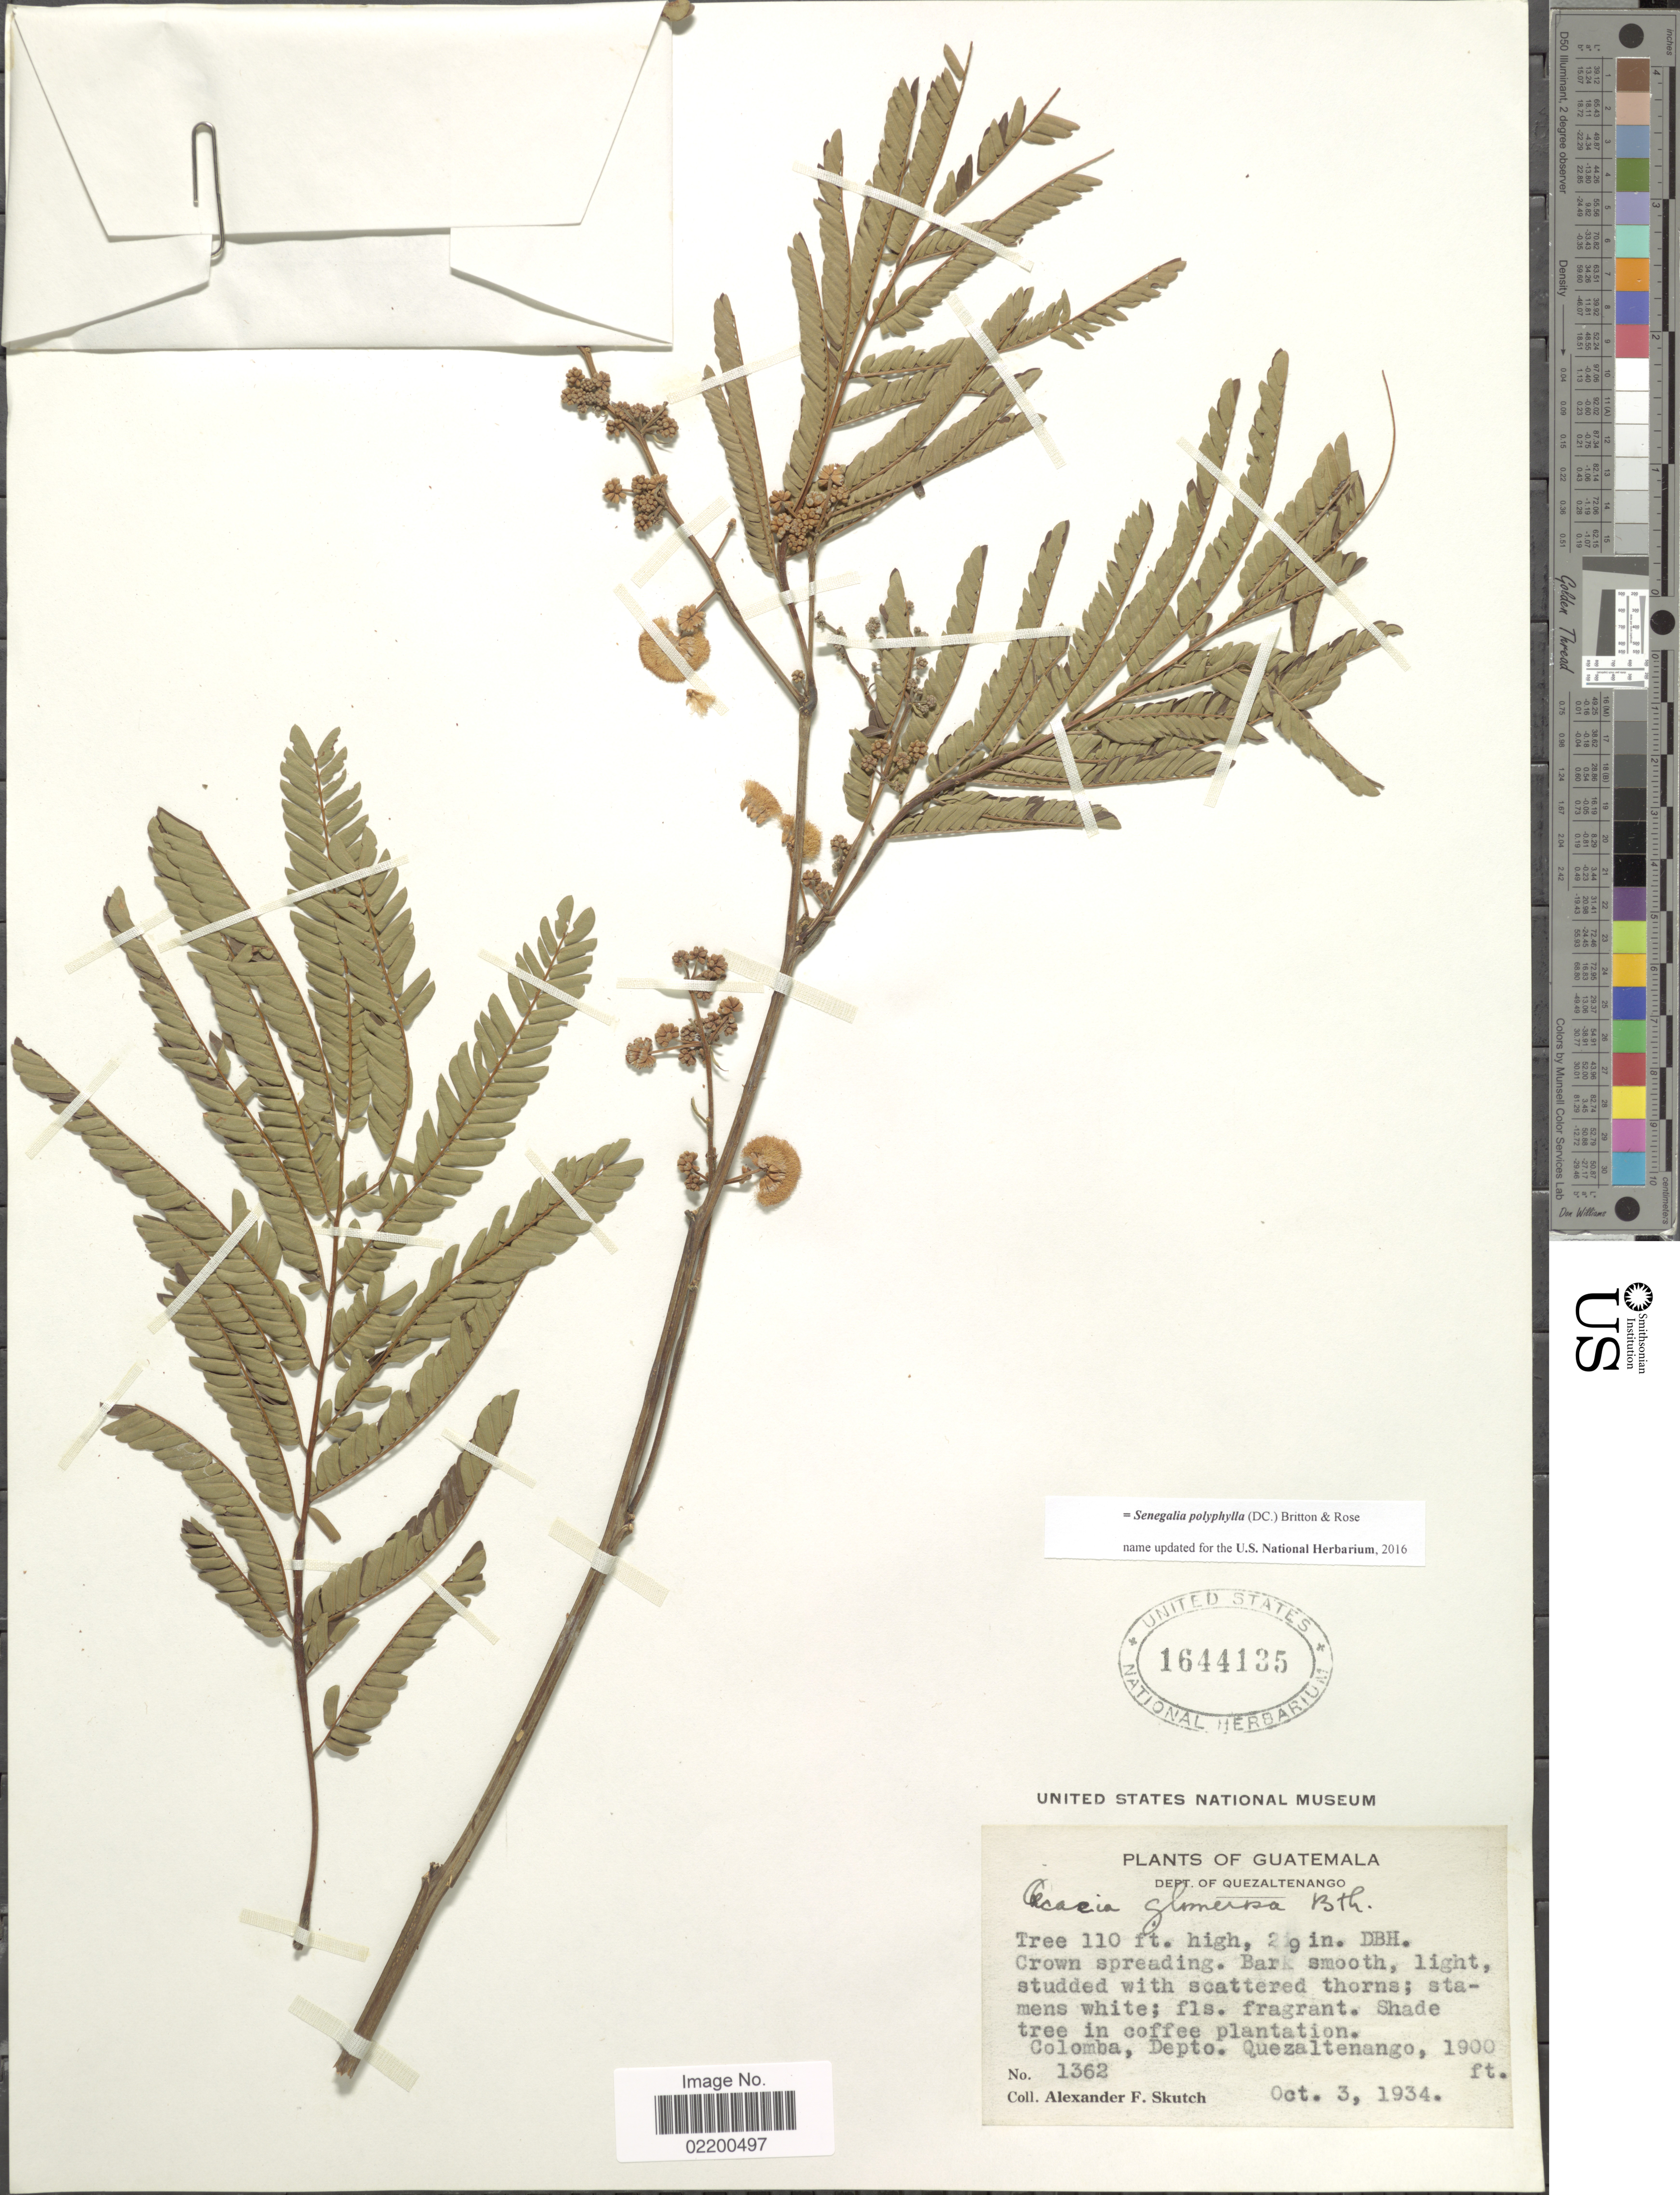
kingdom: Plantae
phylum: Tracheophyta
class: Magnoliopsida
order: Fabales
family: Fabaceae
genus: Senegalia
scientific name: Senegalia polyphylla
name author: (DC.) Britton & Rose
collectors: A. F. Skutch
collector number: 1362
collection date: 1934-10-03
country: Guatemala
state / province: Quetzaltenango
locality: Dept. of Quezaltenango, Colomba, Depto. Quezaltenango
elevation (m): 579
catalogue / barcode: US 1644135